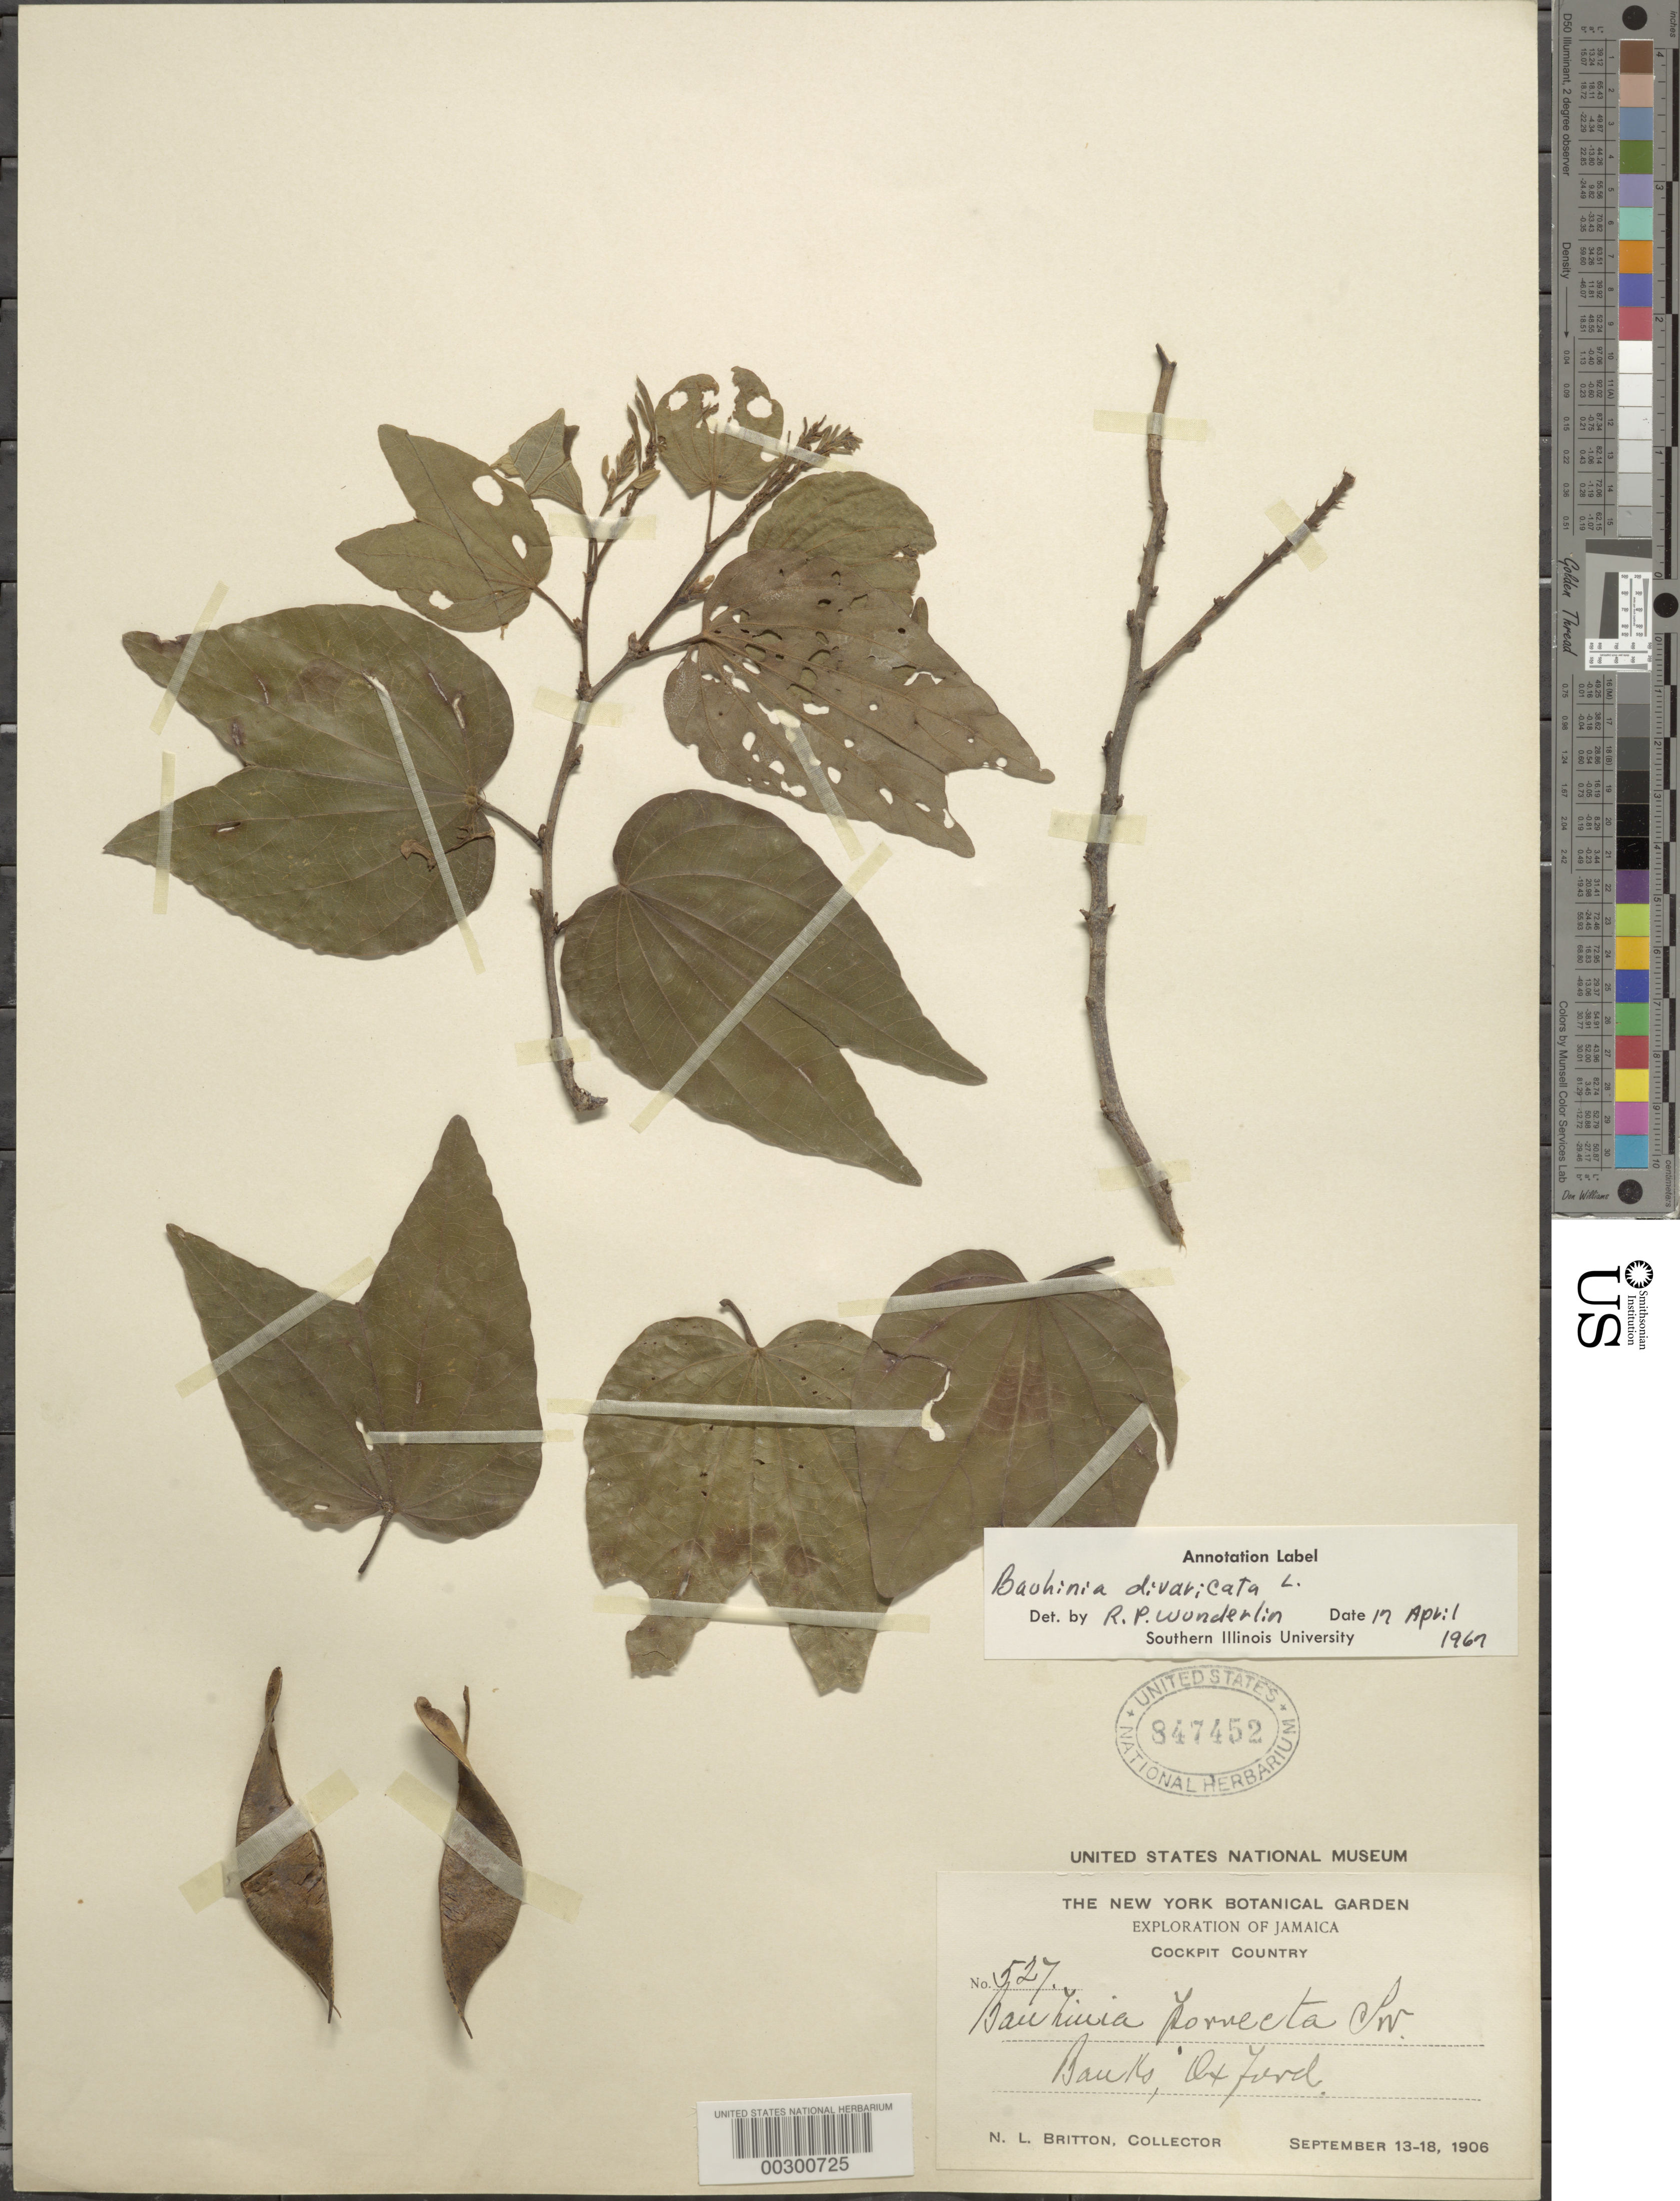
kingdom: Plantae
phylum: Tracheophyta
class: Magnoliopsida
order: Fabales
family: Fabaceae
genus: Bauhinia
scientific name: Bauhinia divaricata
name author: L.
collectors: N. Britton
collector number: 527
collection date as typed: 13 Sep 1906 to 18 Sep 1906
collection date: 1906-09-13/1906-09-18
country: Jamaica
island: Greater Antilles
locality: Oxford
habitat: Banks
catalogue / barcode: US 847452